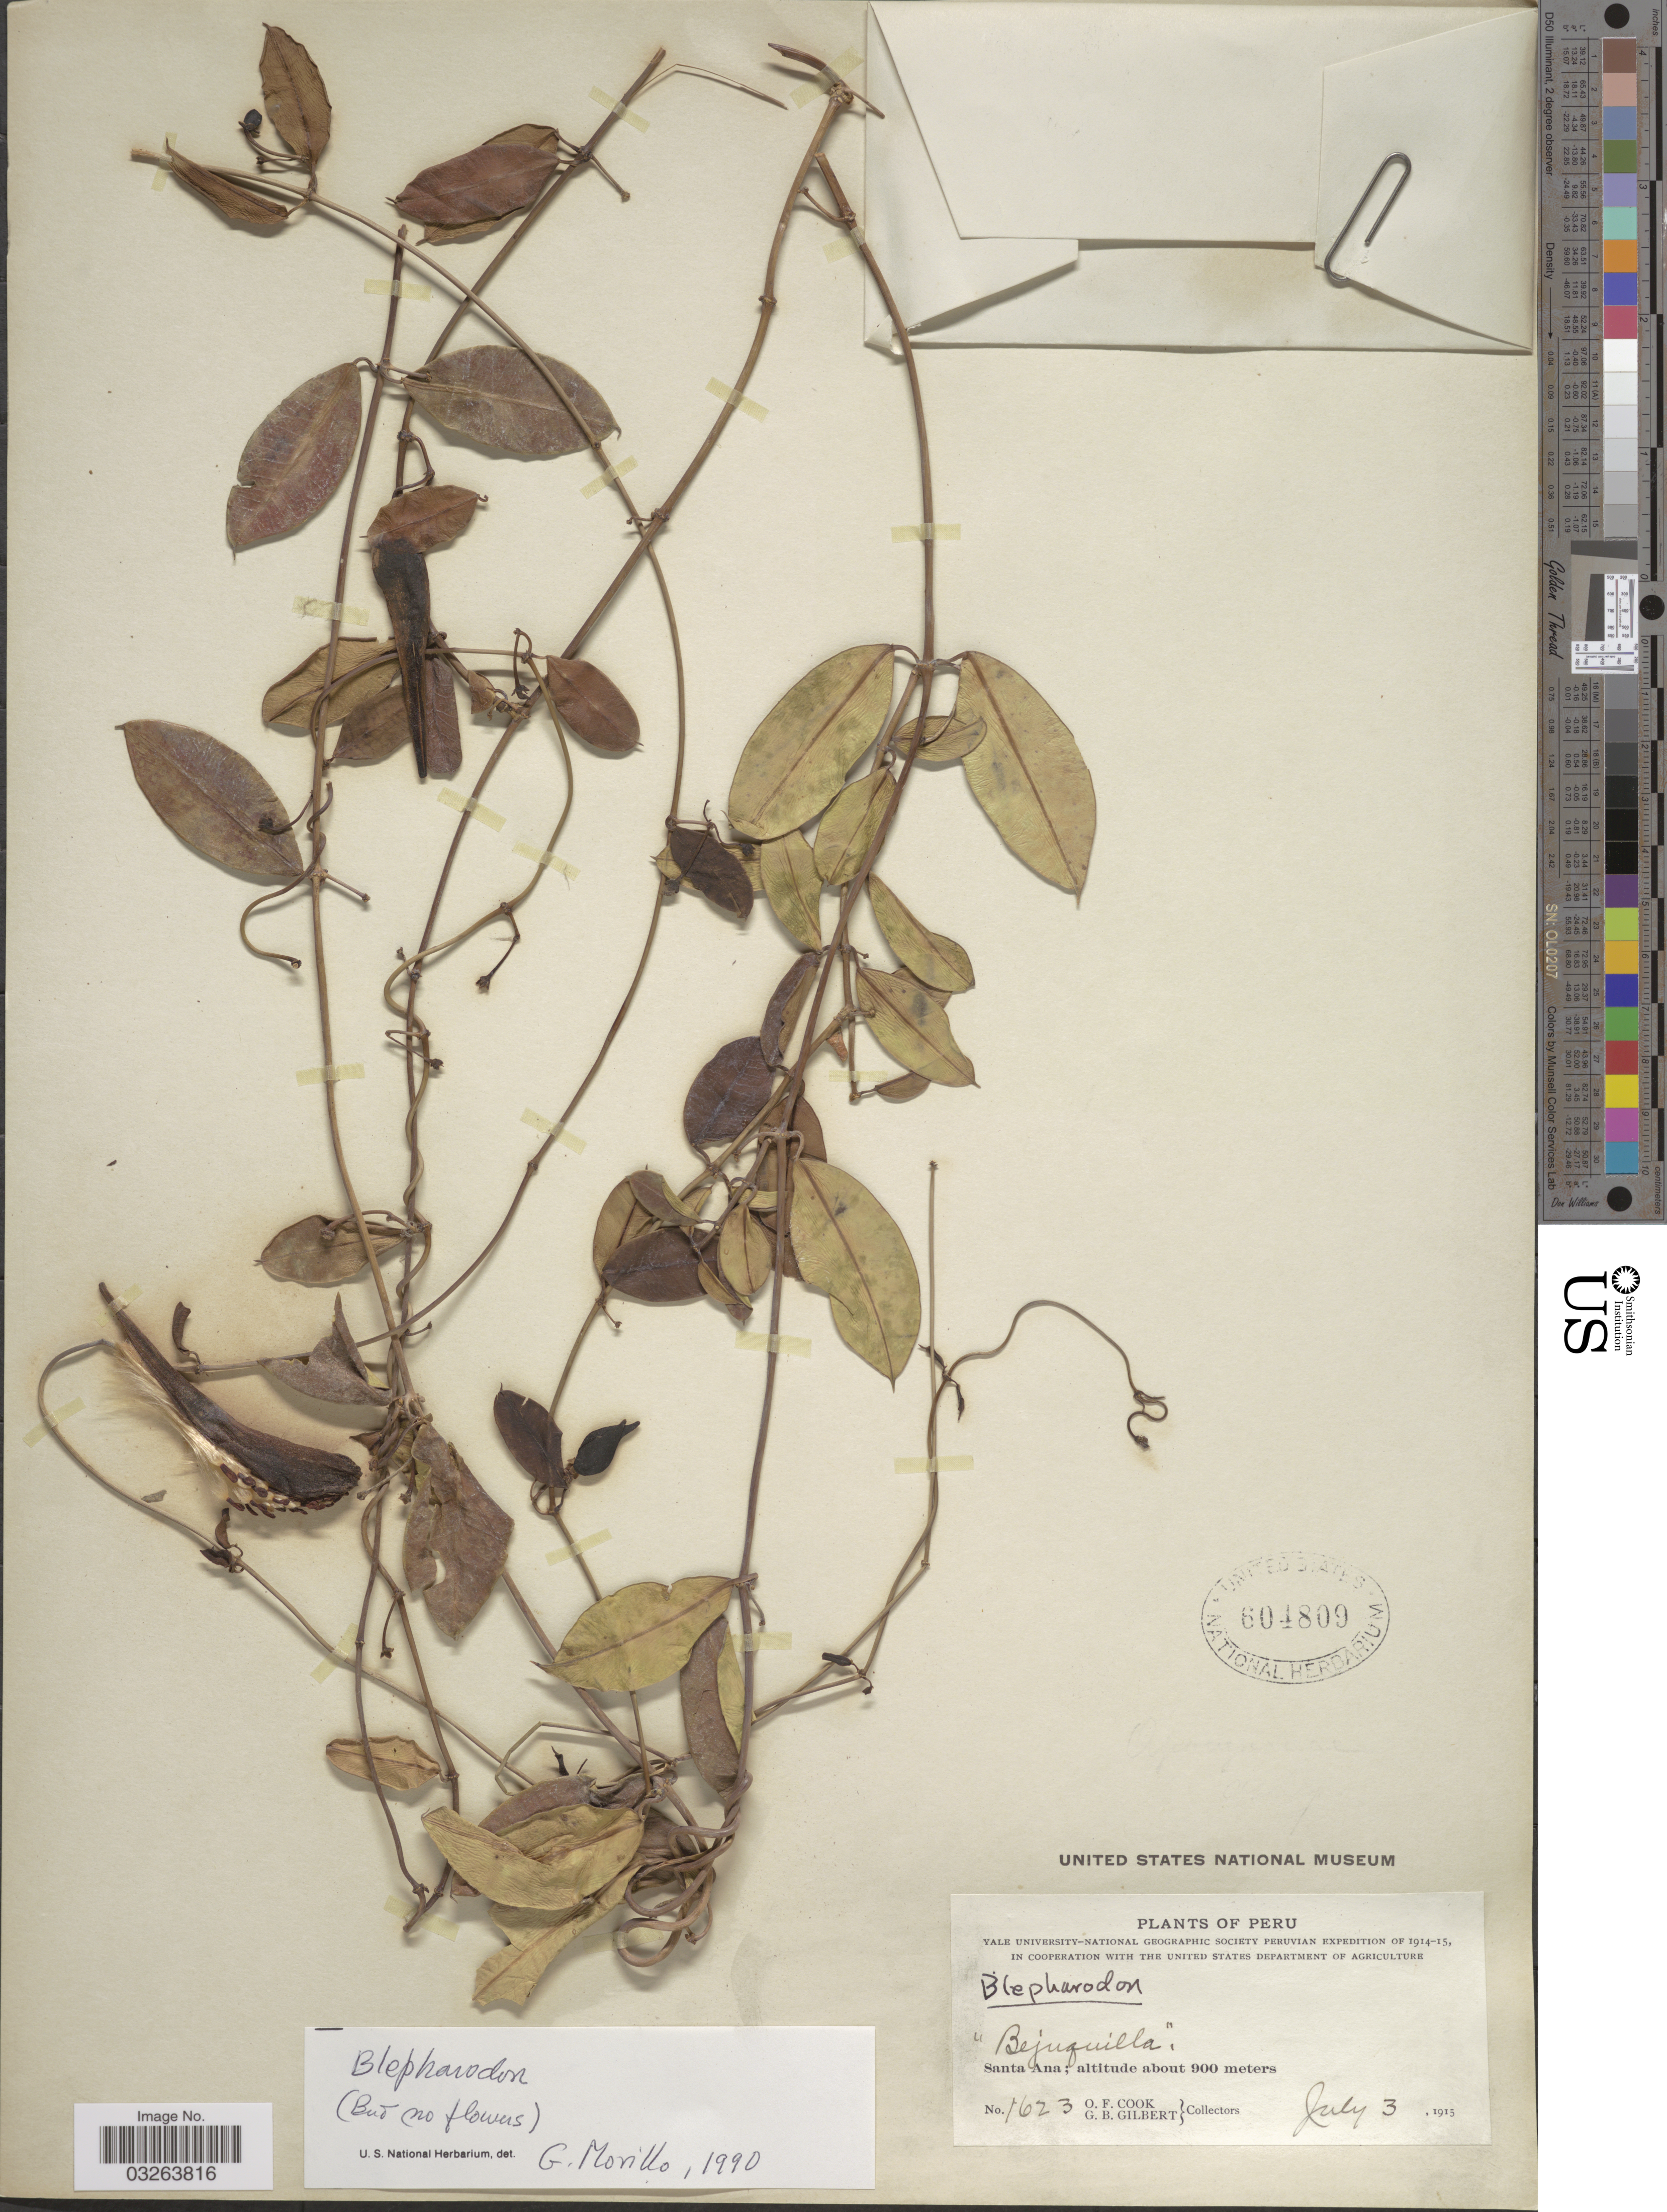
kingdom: Plantae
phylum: Tracheophyta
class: Magnoliopsida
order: Gentianales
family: Apocynaceae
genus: Blepharodon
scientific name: Blepharodon triviale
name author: K. Schum.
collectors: O. F. Cook & G. B. Gilbert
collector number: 1623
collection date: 1915-07-03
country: Peru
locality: Santa Ana.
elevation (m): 900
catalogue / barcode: US 604809